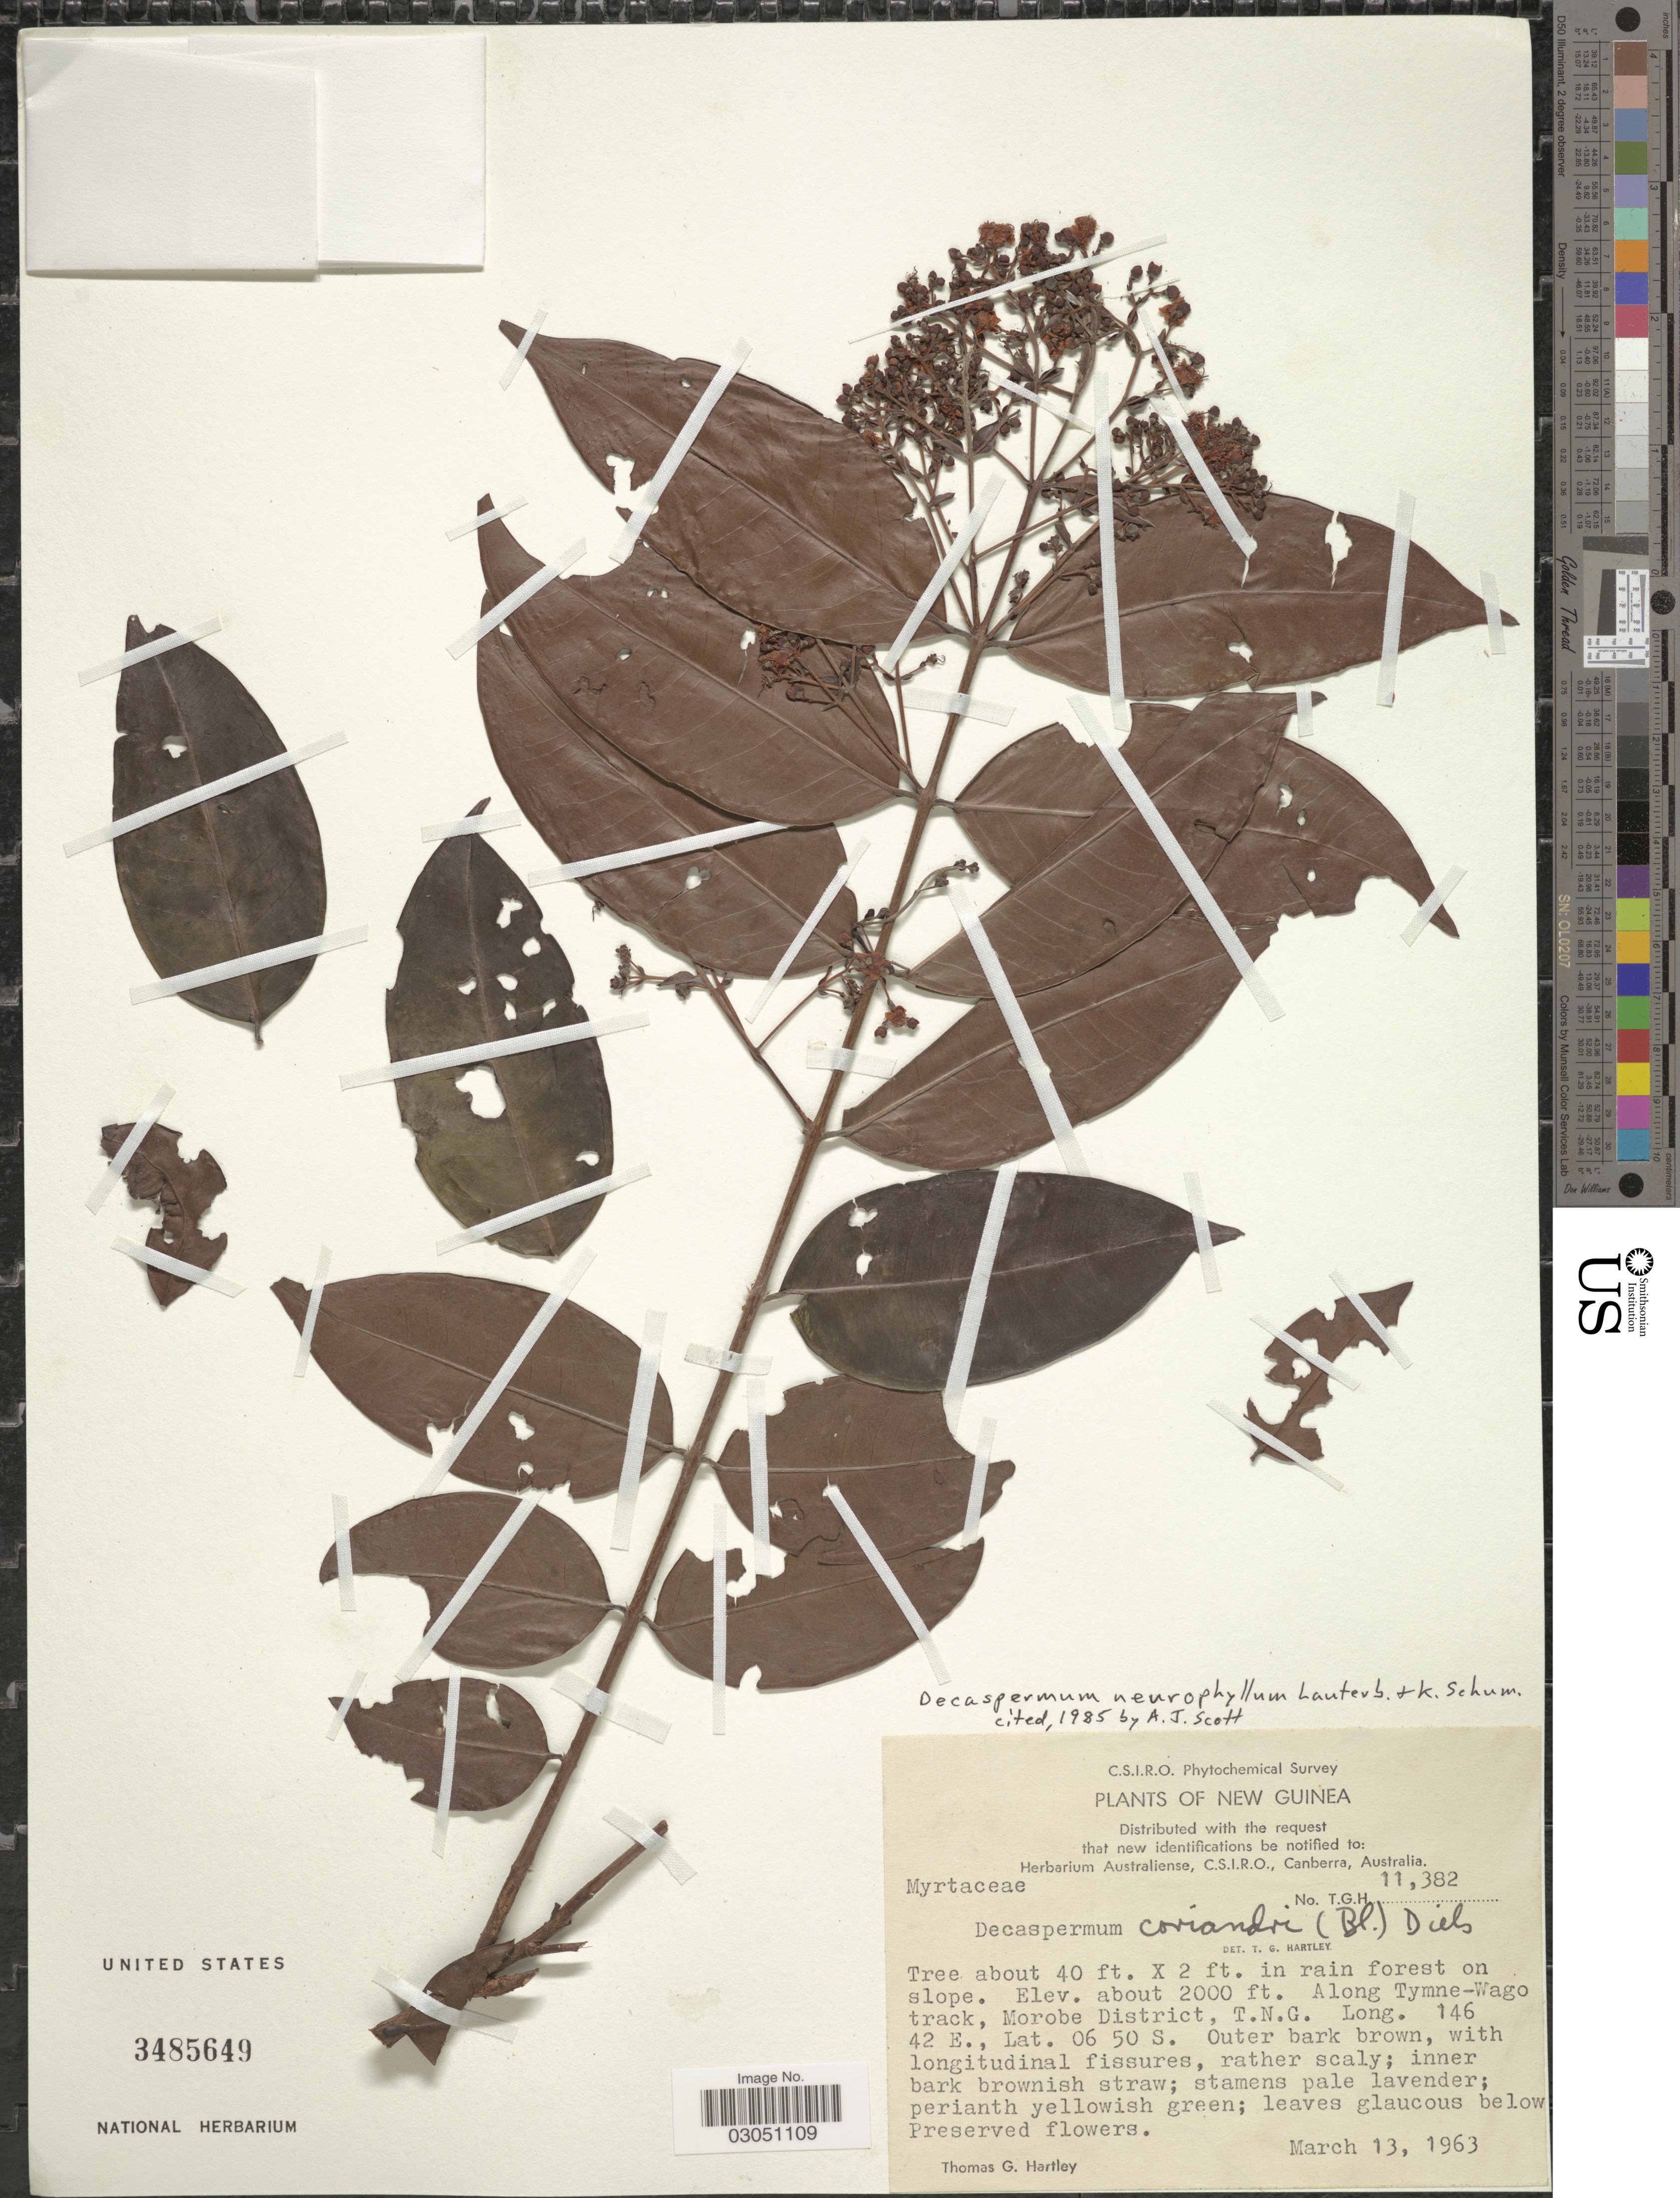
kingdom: Plantae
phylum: Tracheophyta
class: Magnoliopsida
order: Myrtales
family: Myrtaceae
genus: Decaspermum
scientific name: Decaspermum neurophyllum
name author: K. Schum. & Lauterb.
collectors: T. Hartley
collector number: T.G.H.11382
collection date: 1963-03-13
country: Papua New Guinea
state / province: Morobe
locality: New Guinea. Along Tymne-Wago track, Morobe District, T. N. G.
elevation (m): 610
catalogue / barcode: US 3485649